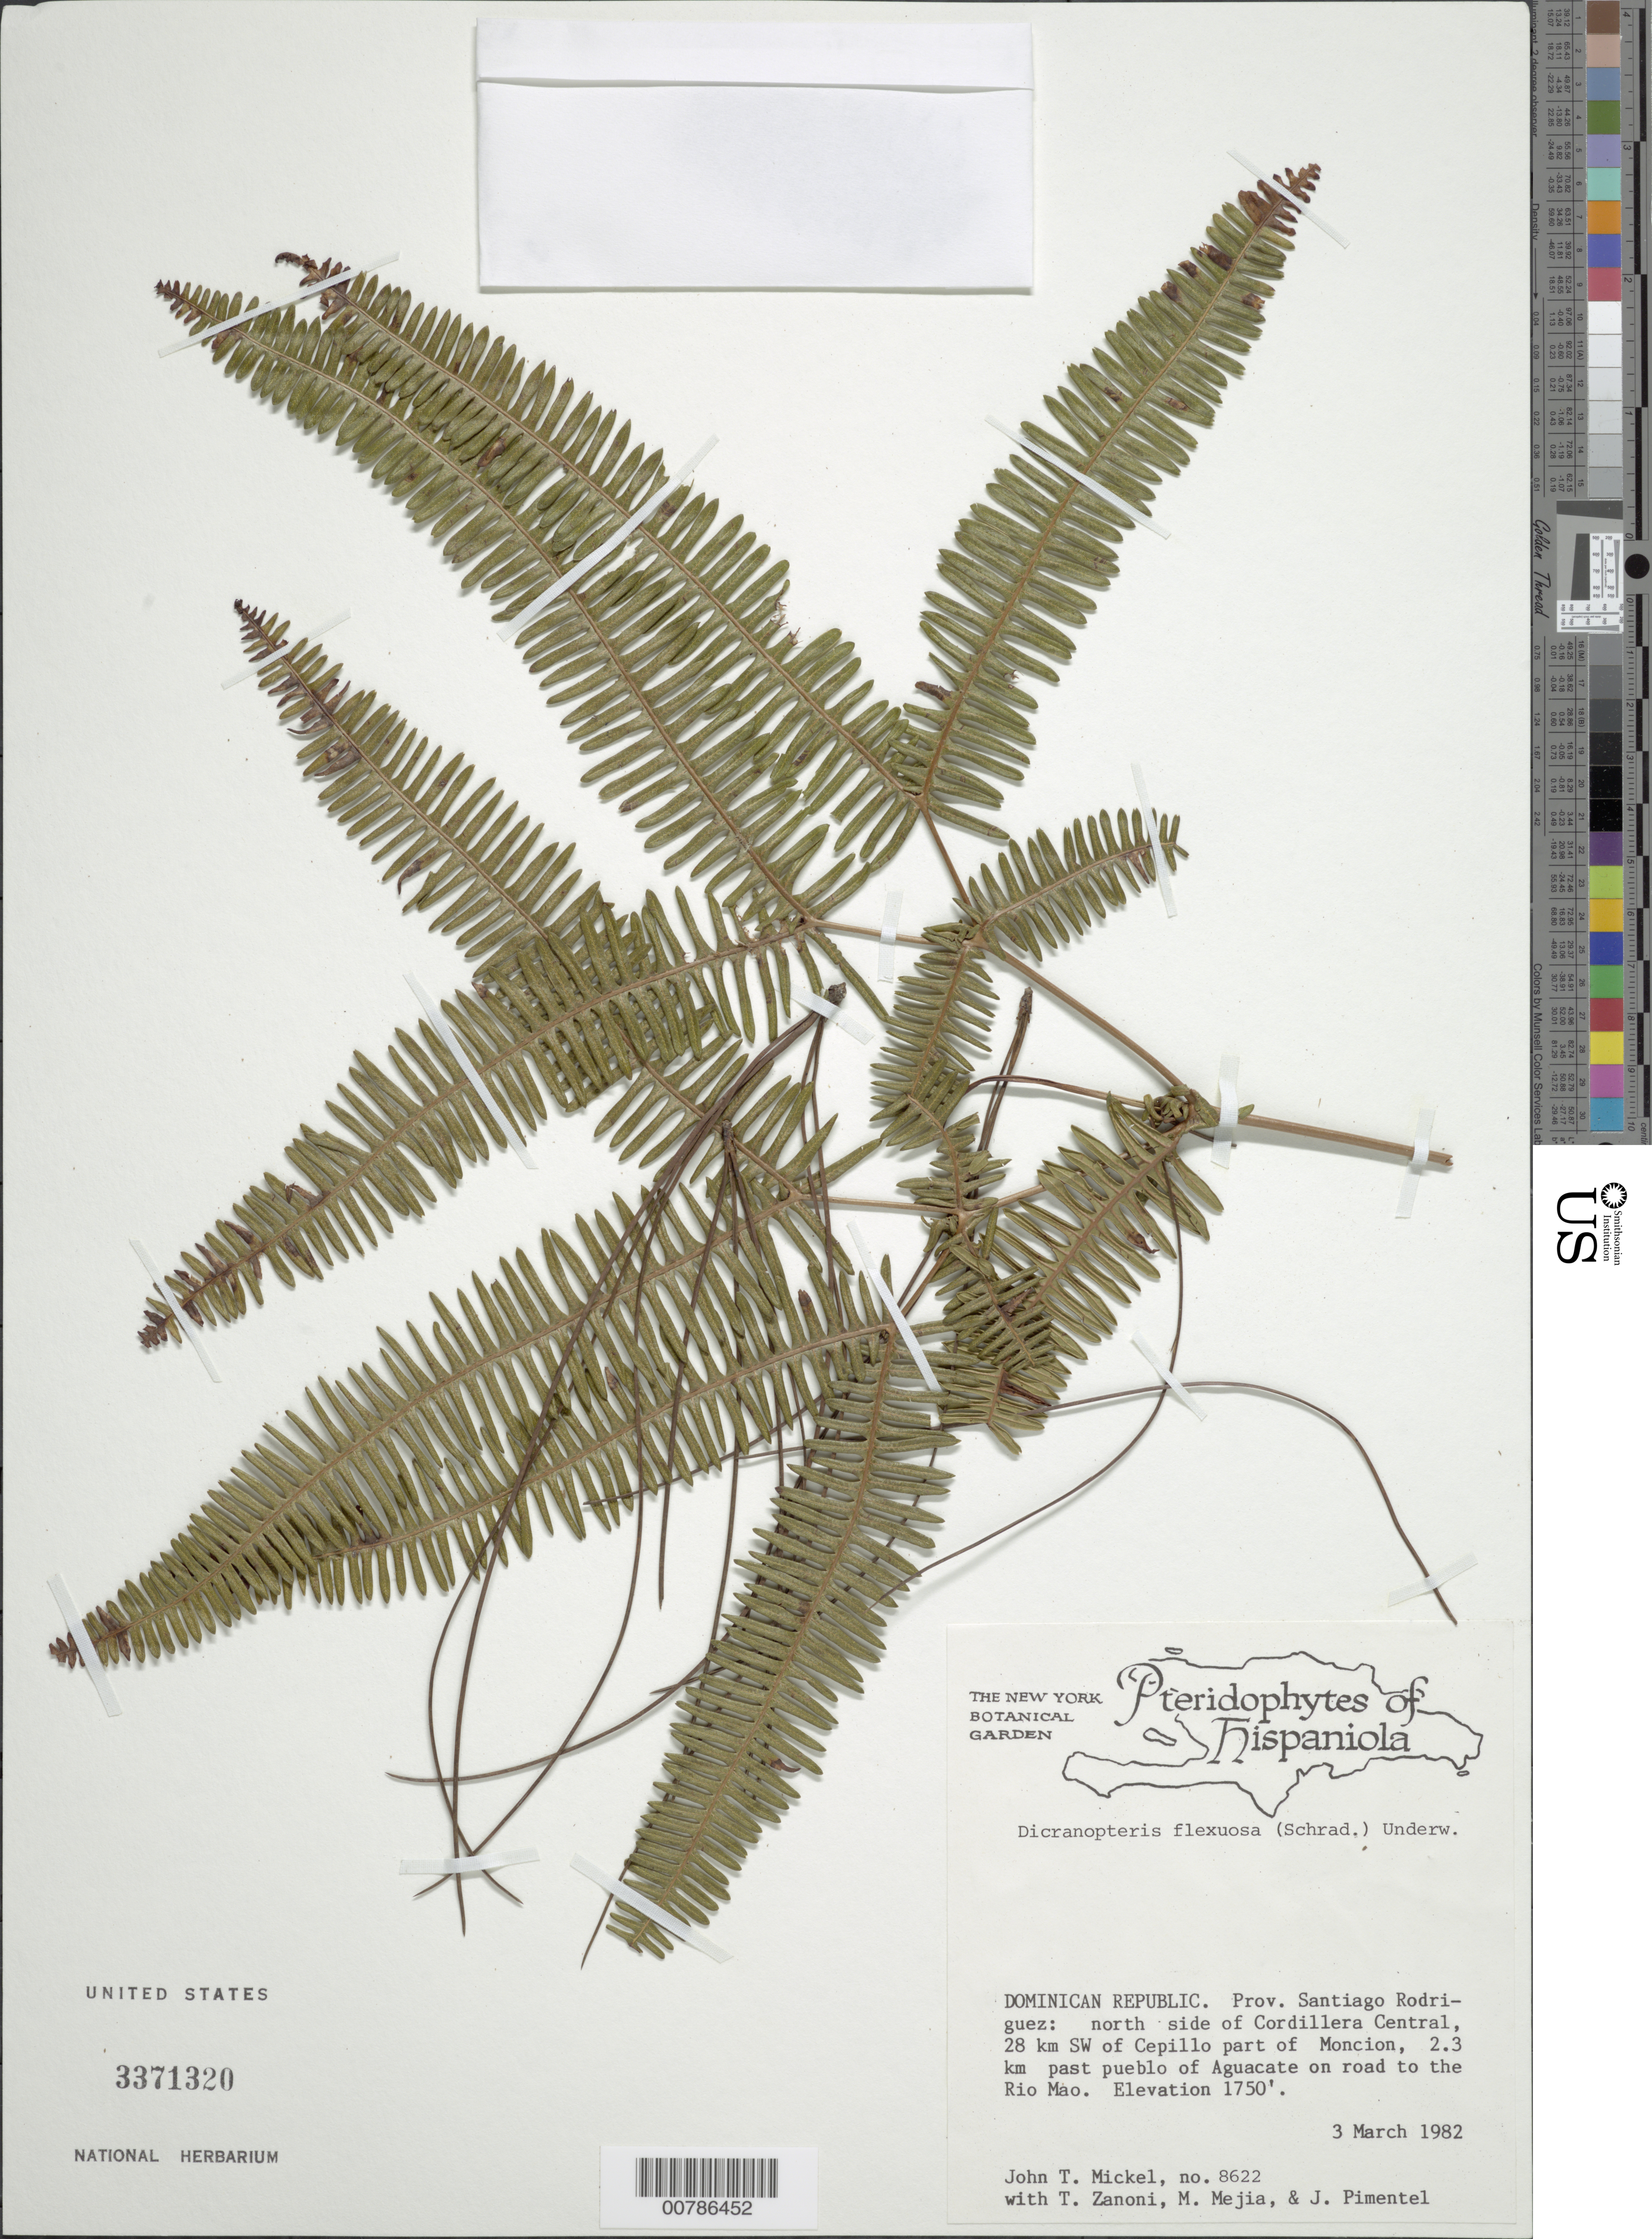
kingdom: Plantae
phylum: Tracheophyta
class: Polypodiopsida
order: Gleicheniales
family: Gleicheniaceae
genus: Dicranopteris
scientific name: Dicranopteris flexuosa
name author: (Schrad.) Underw.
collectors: J. T. Mickel, T. A. Zanoni, M. Mejia & J. Pimentel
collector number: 8622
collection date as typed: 03 Mar 1982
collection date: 1982-03-03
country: Dominican Republic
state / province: Santiago Rodríguez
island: Hispaniola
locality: Cordillera Central, north side, 28 km SW of Cepillo part of Moncion, 2.3 km past pueblo of Aguacate on road to the Rio Mao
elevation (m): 533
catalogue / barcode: US 3371320